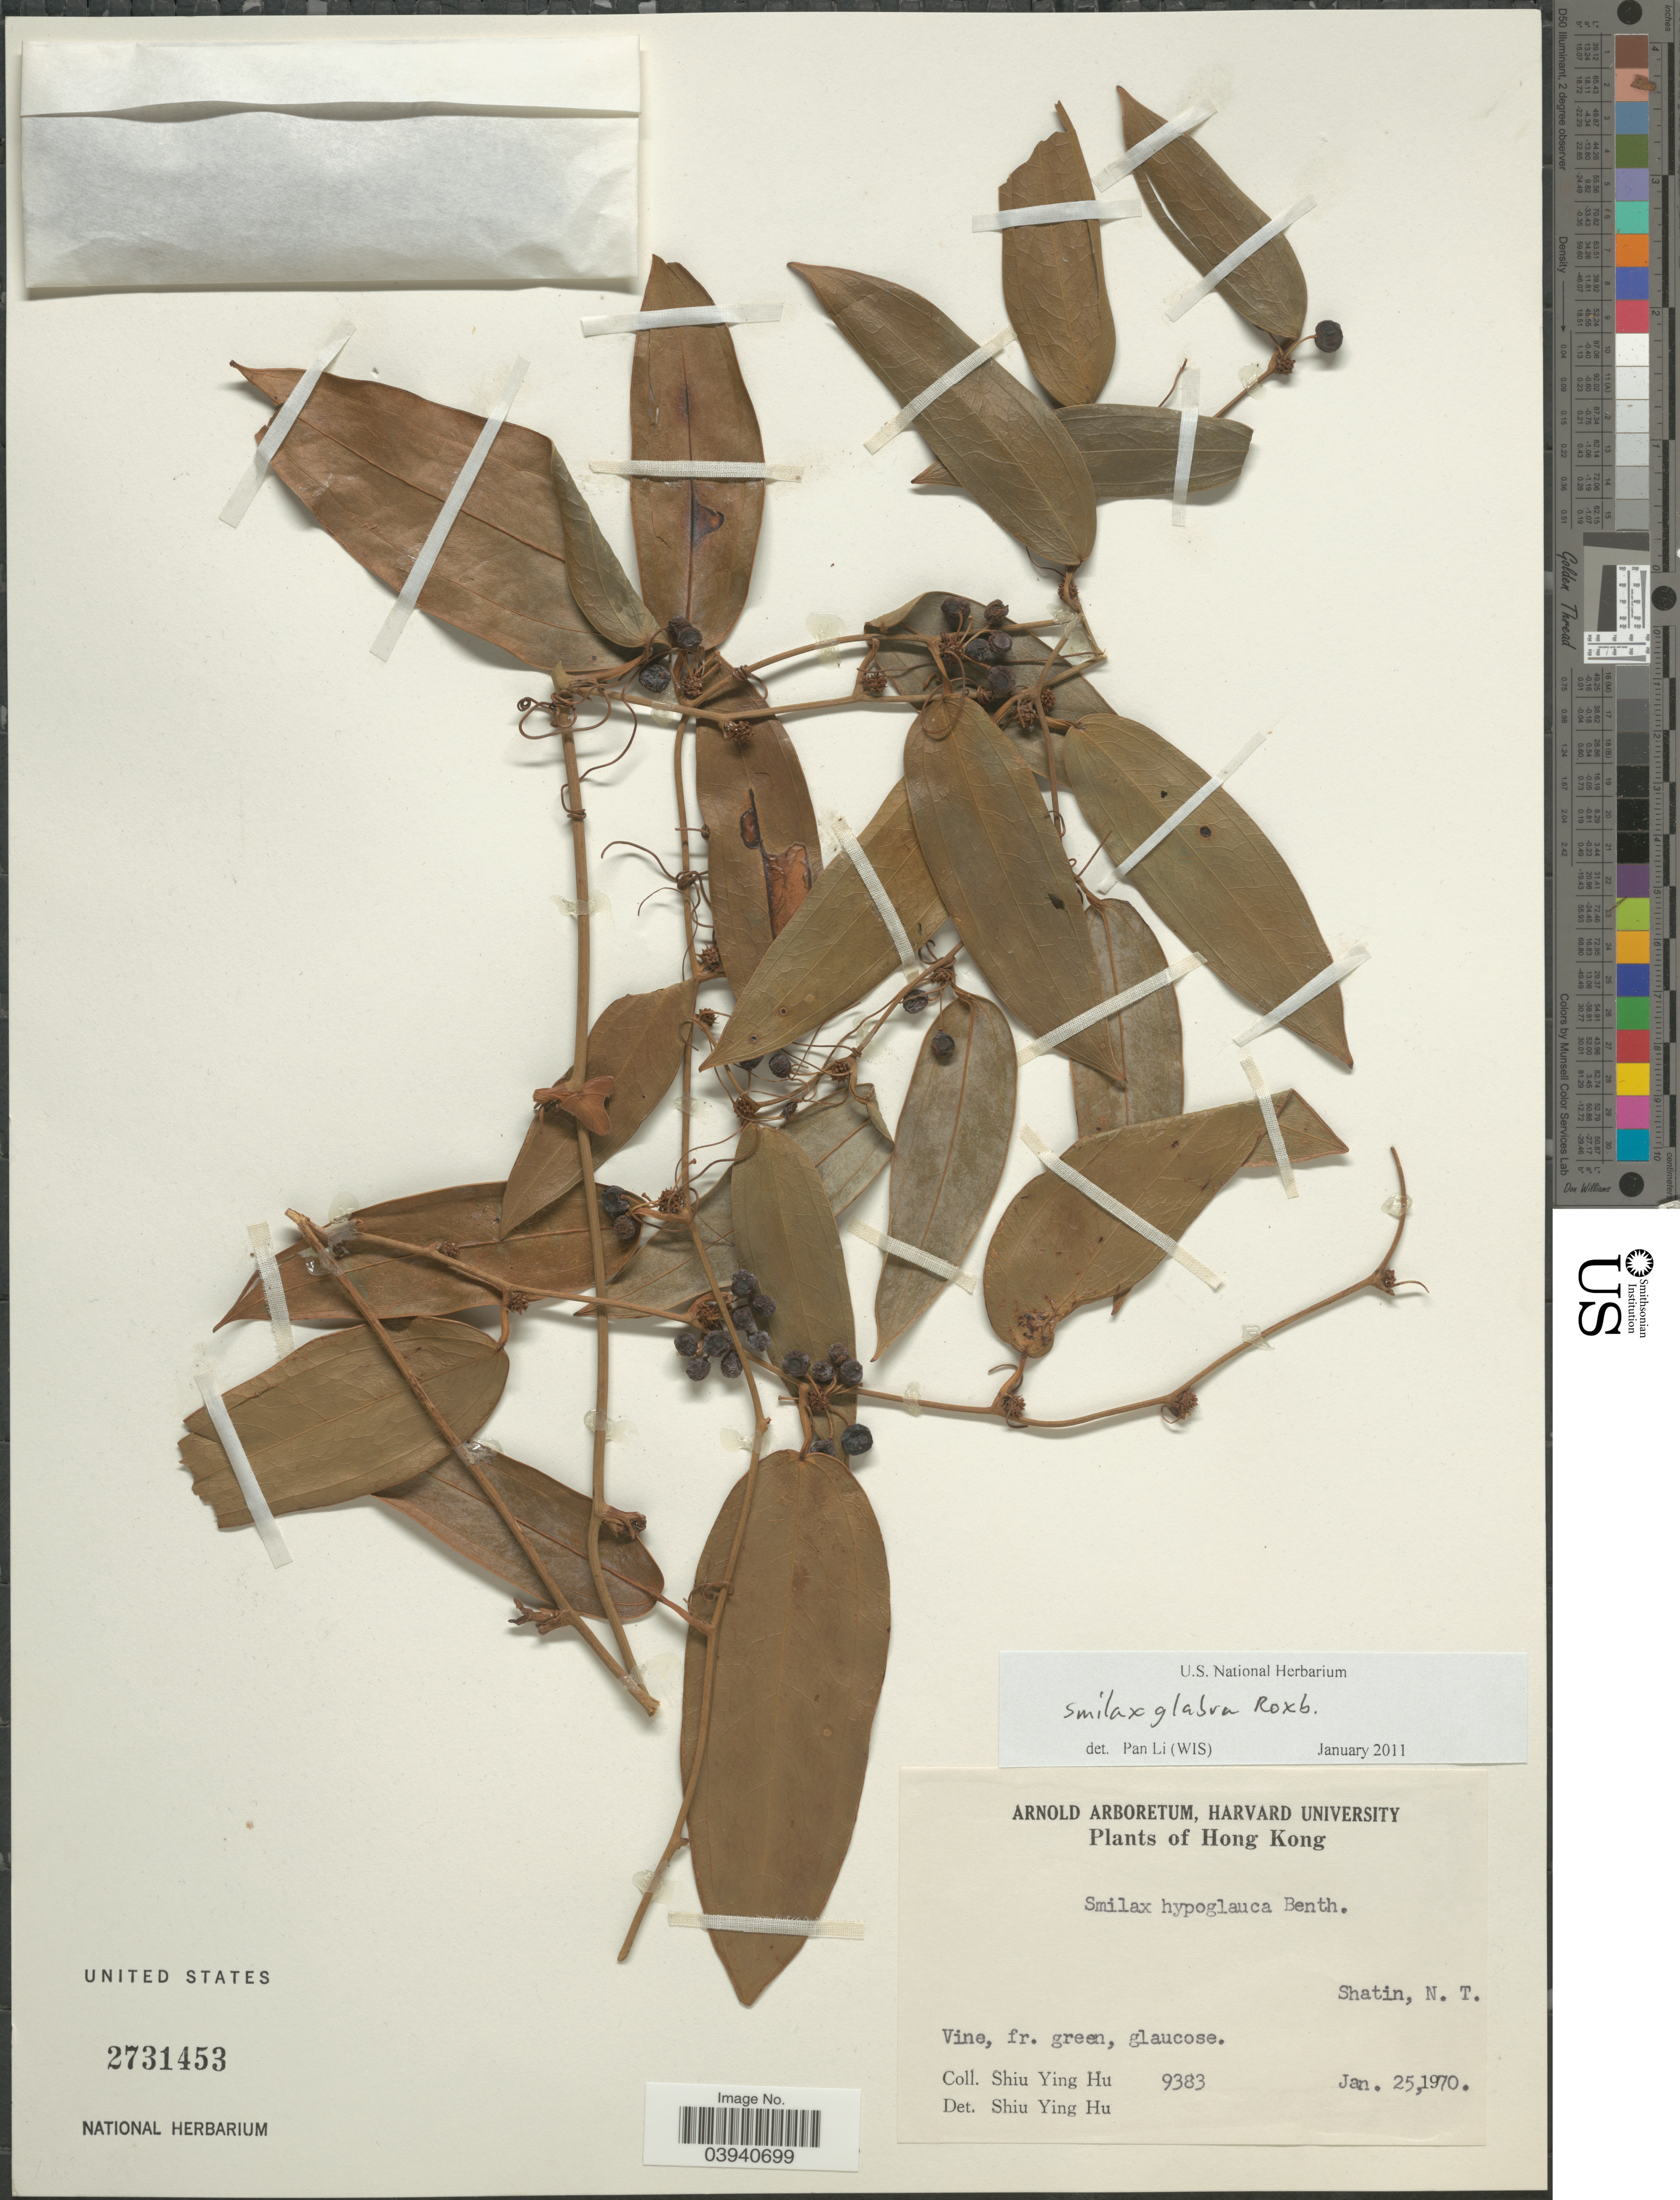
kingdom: Plantae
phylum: Tracheophyta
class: Liliopsida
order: Liliales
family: Smilacaceae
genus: Smilax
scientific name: Smilax glabra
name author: Roxb.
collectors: S. Y. Hu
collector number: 9383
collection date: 1970-01-25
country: China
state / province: Hong Kong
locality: Shatin, N. T.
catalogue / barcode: US 2731453